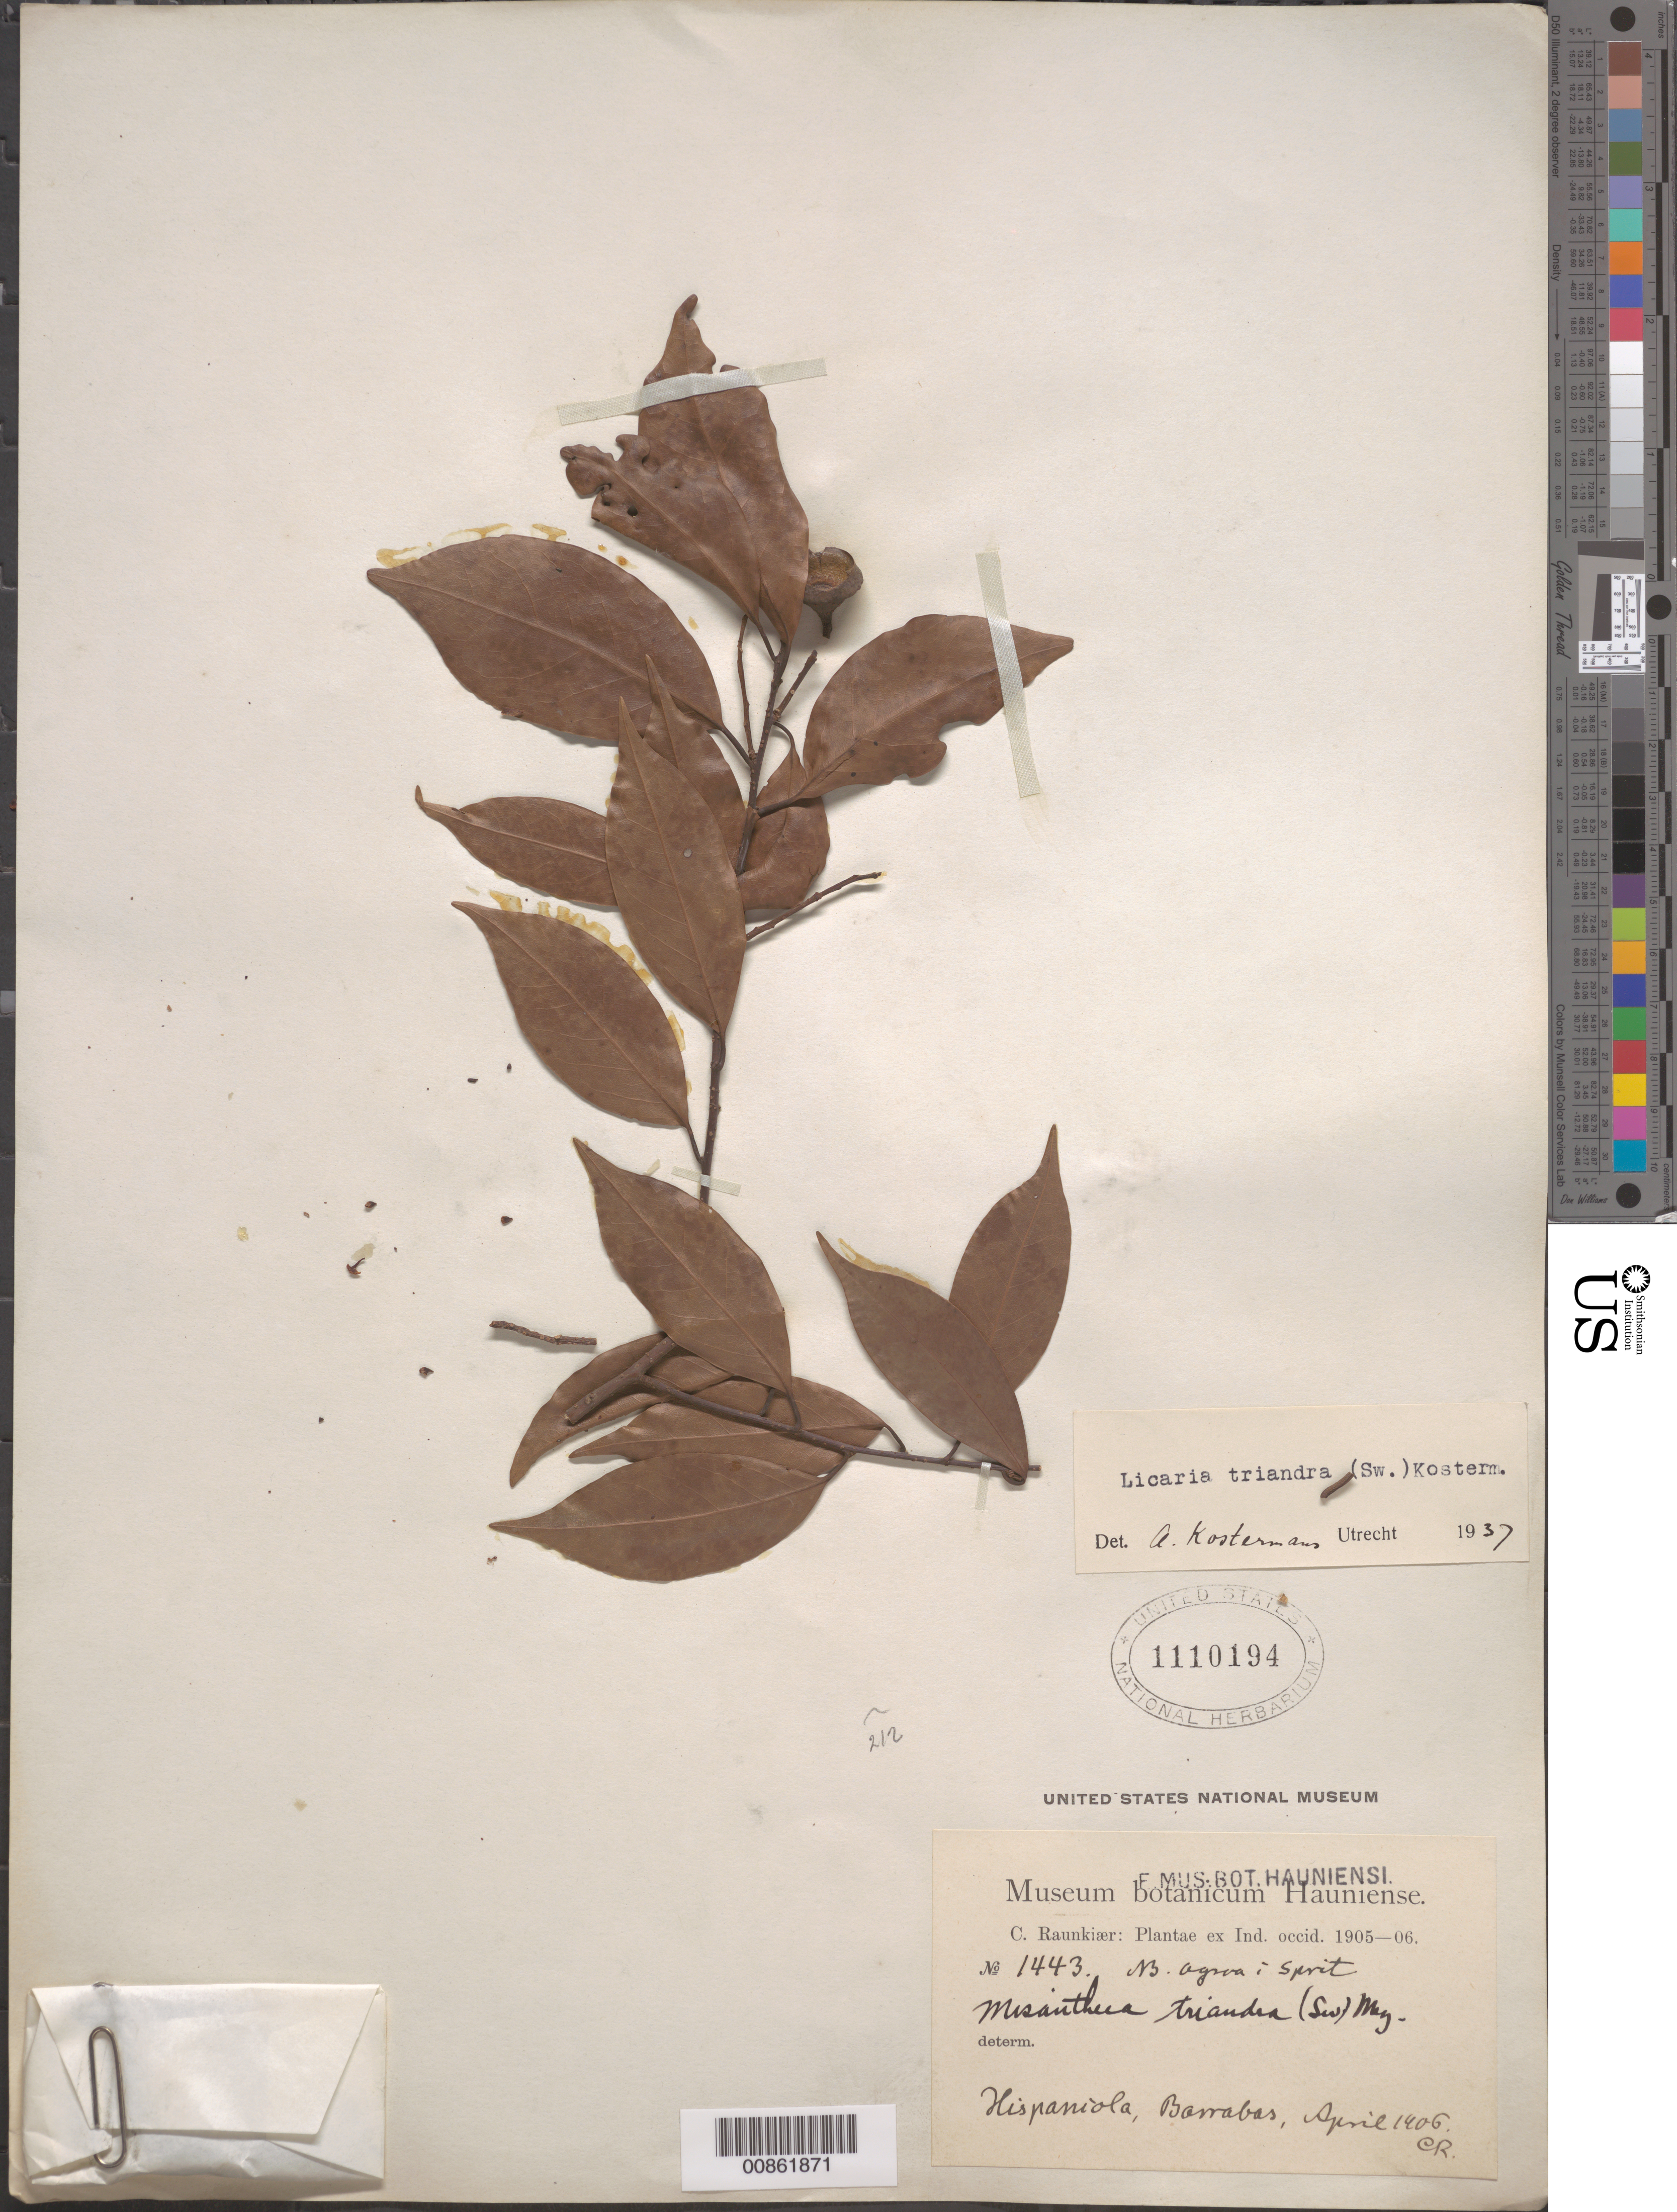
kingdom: Plantae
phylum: Tracheophyta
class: Magnoliopsida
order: Laurales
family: Lauraceae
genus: Licaria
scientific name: Licaria triandra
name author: (Sw.) Kosterm.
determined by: Kostermans, A. J. G. H.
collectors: C. C. Raunkiaer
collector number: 1443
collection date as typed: Apr 1906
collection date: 1906-04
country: Dominican Republic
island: Hispaniola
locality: Barrabas.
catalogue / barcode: US 1110194